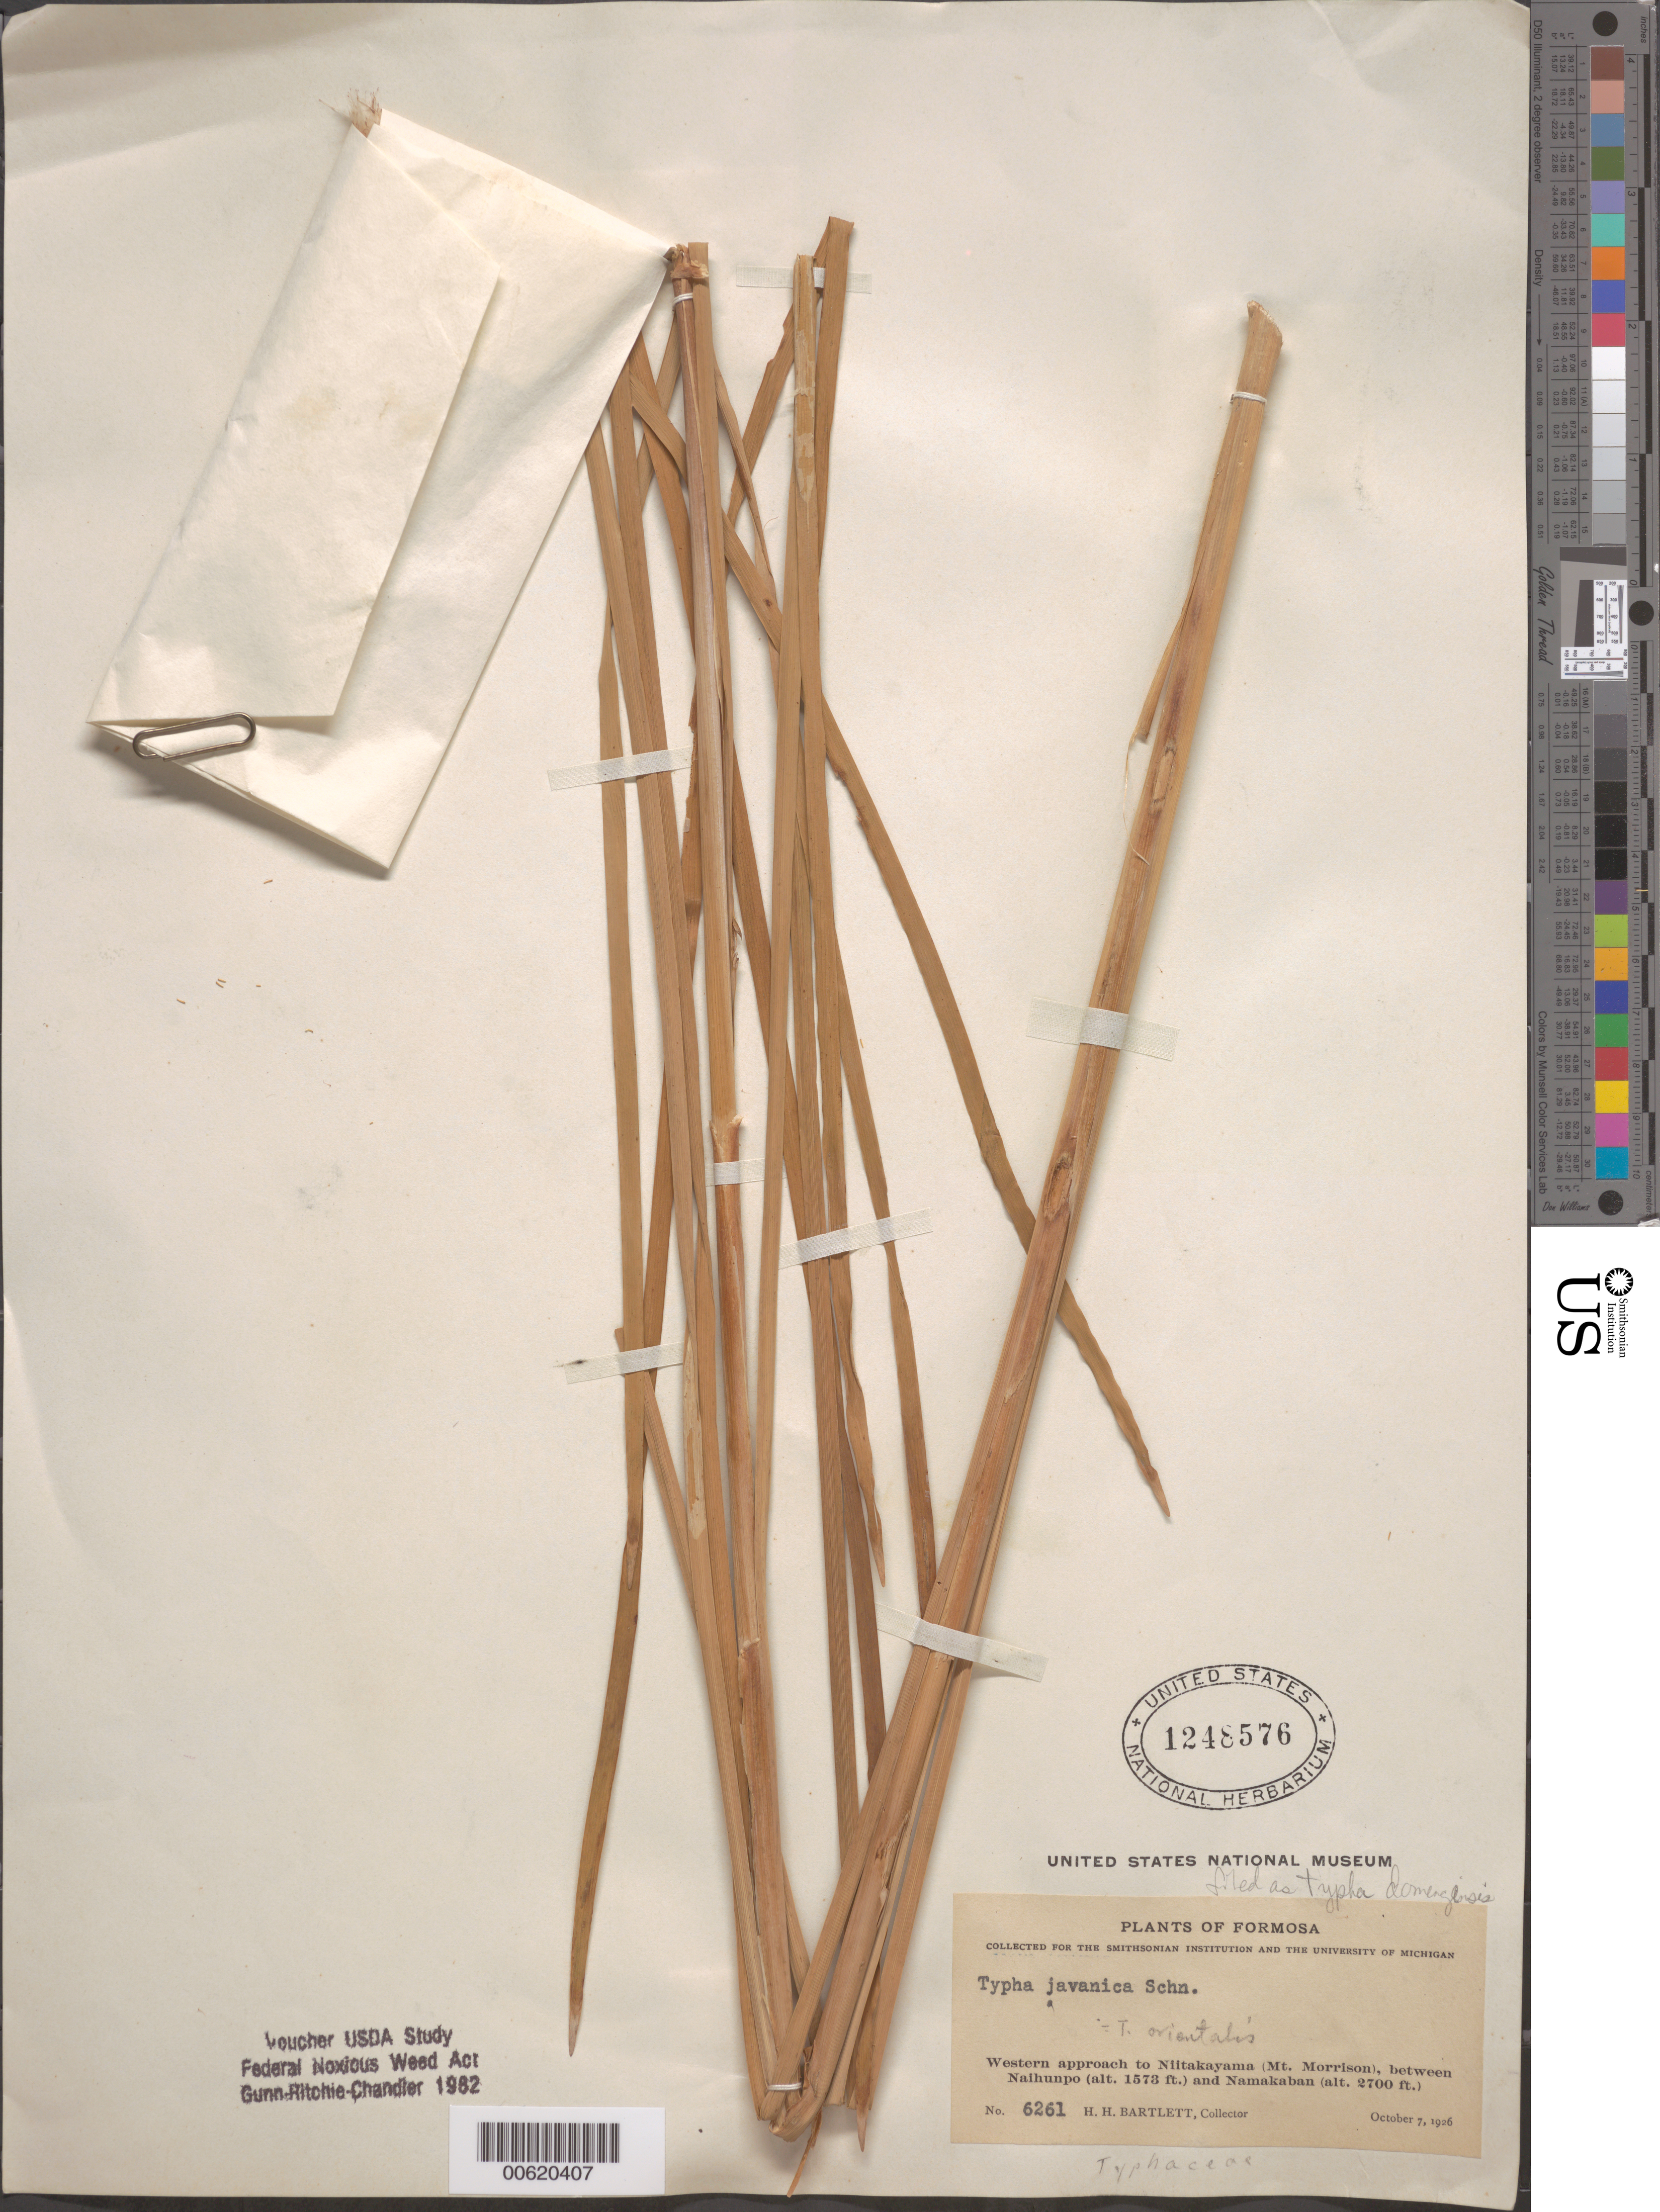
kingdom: Plantae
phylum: Tracheophyta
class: Liliopsida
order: Poales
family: Typhaceae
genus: Typha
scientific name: Typha domingensis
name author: Pers.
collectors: H. H. Bartlett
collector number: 6261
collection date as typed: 07 Oct 1926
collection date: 1926-10-07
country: Taiwan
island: Taiwan [Formosa]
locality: (Formosa) Niitakayama (Mt. Morrison), between Naihunpo and Namakaban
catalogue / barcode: US 1248576